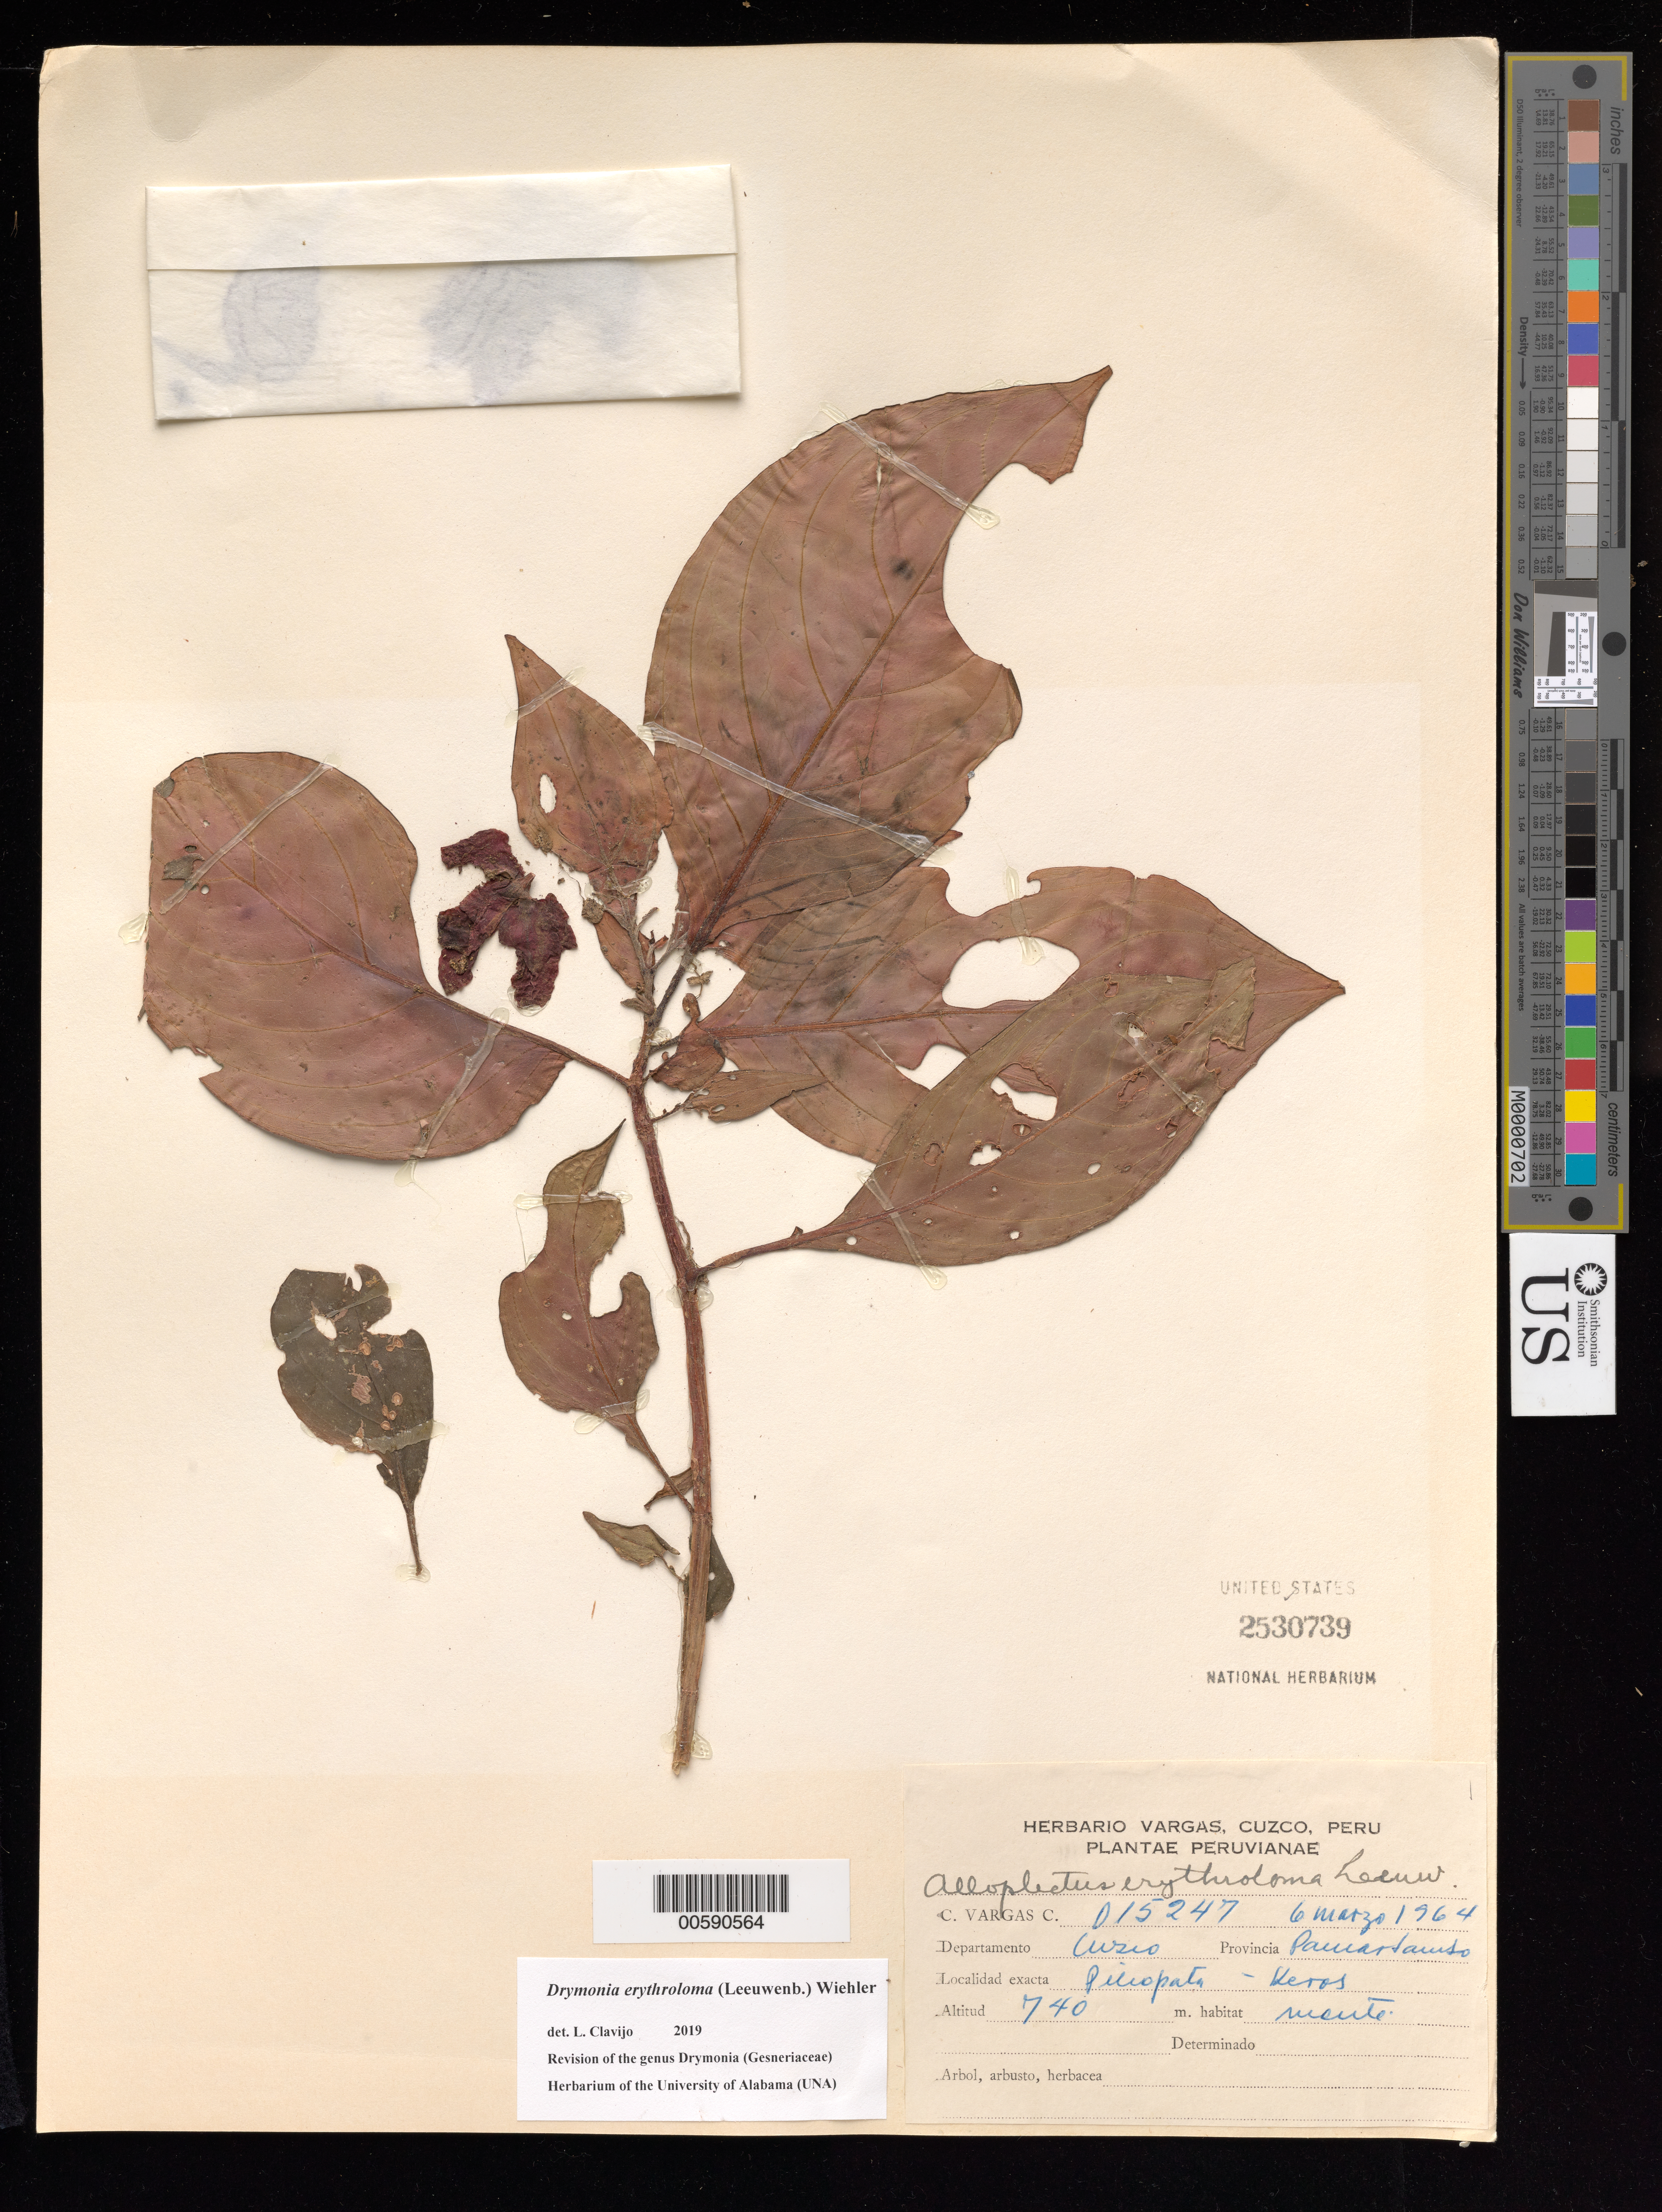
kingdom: Plantae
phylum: Tracheophyta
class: Magnoliopsida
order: Lamiales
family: Gesneriaceae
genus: Drymonia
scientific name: Drymonia doratostyla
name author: (Leeuwenb.) Wiehler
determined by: Skog, Laurence E.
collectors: C. Vargas C.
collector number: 15247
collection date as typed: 06 Mar 1964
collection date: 1964-03-06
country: Peru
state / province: Cusco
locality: Prov. Paucartambo; Pilcopata - Heros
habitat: Monte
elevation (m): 740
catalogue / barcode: US 2530739